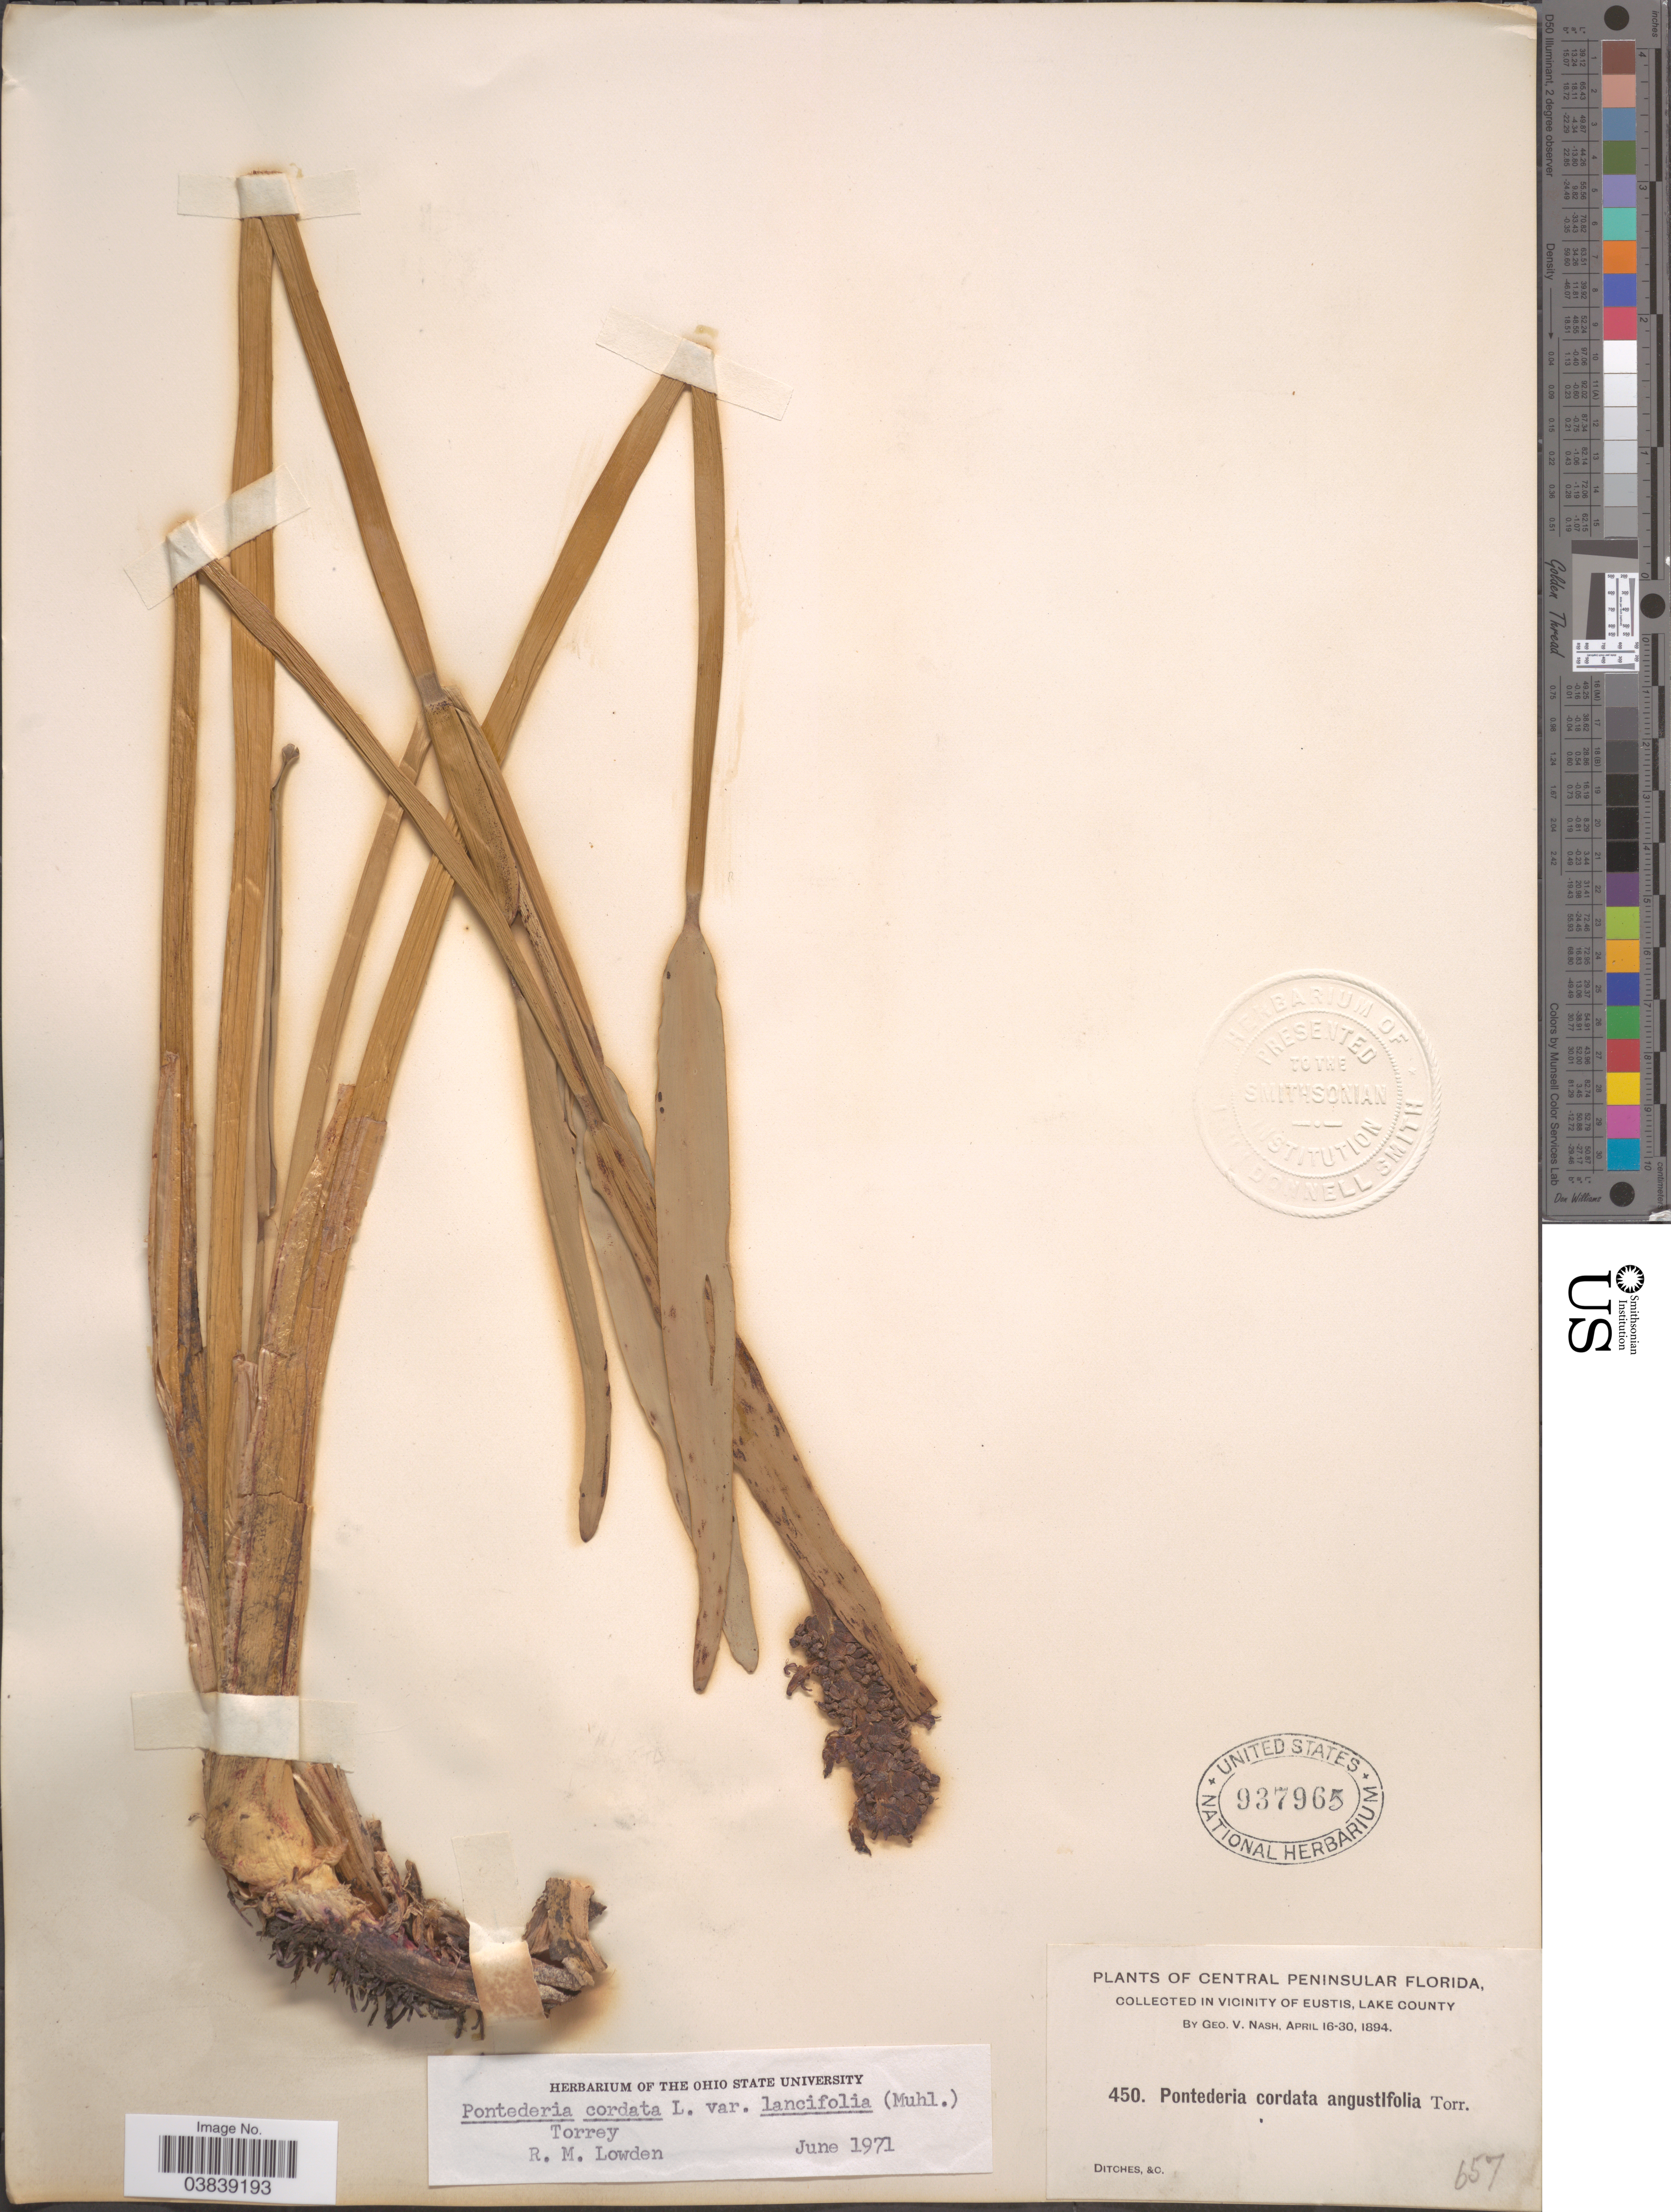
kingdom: Plantae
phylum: Tracheophyta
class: Liliopsida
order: Commelinales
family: Pontederiaceae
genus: Pontederia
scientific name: Pontederia cordata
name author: L.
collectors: G. V. Nash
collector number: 450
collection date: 1894-04-16/1894-04-30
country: United States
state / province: Florida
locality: Central Peninsular Florida, in vicinity of Eustis, Lake County. Ditches, &C.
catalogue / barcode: US 937965